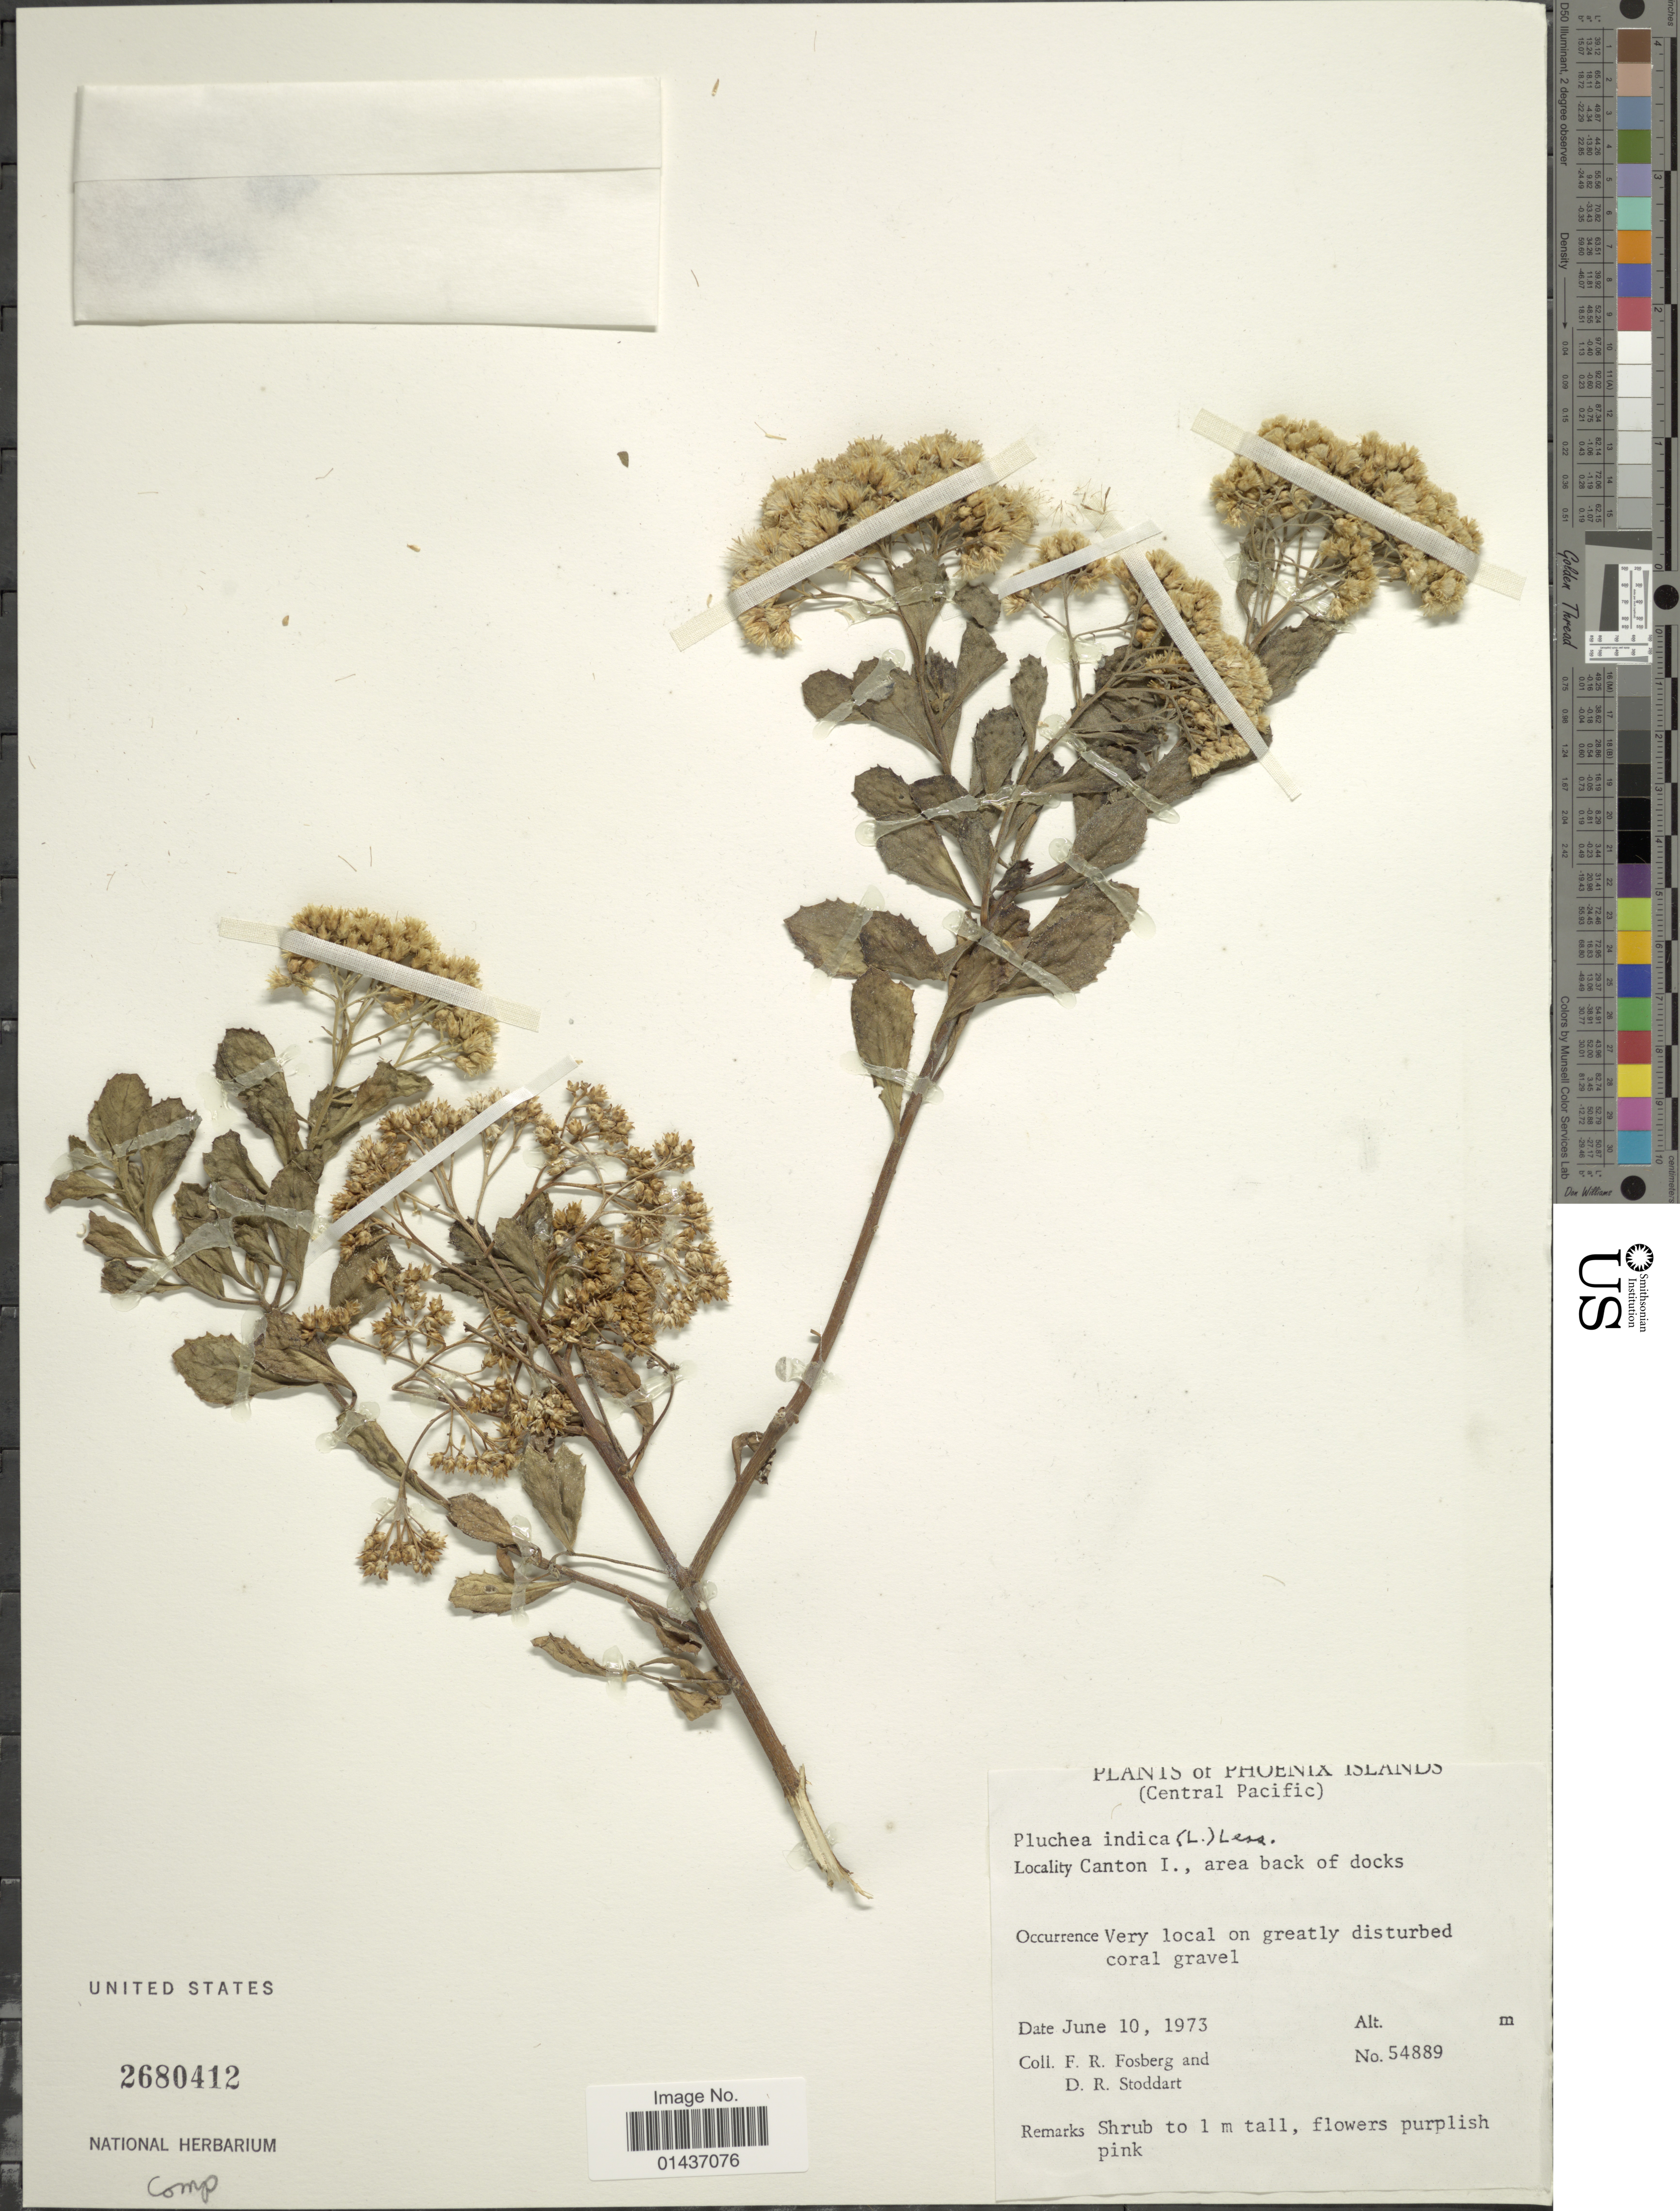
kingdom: Plantae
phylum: Tracheophyta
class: Magnoliopsida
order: Asterales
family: Asteraceae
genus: Pluchea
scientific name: Pluchea indica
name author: (L.) Less.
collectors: F. R. Fosberg & D. Stoddard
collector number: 54889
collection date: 1973-06-10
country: Kiribati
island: Kanton [Canton] Atoll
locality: Phoenix Islands (Central Pacific), Canton I., area back of docks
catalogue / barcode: US 2680412